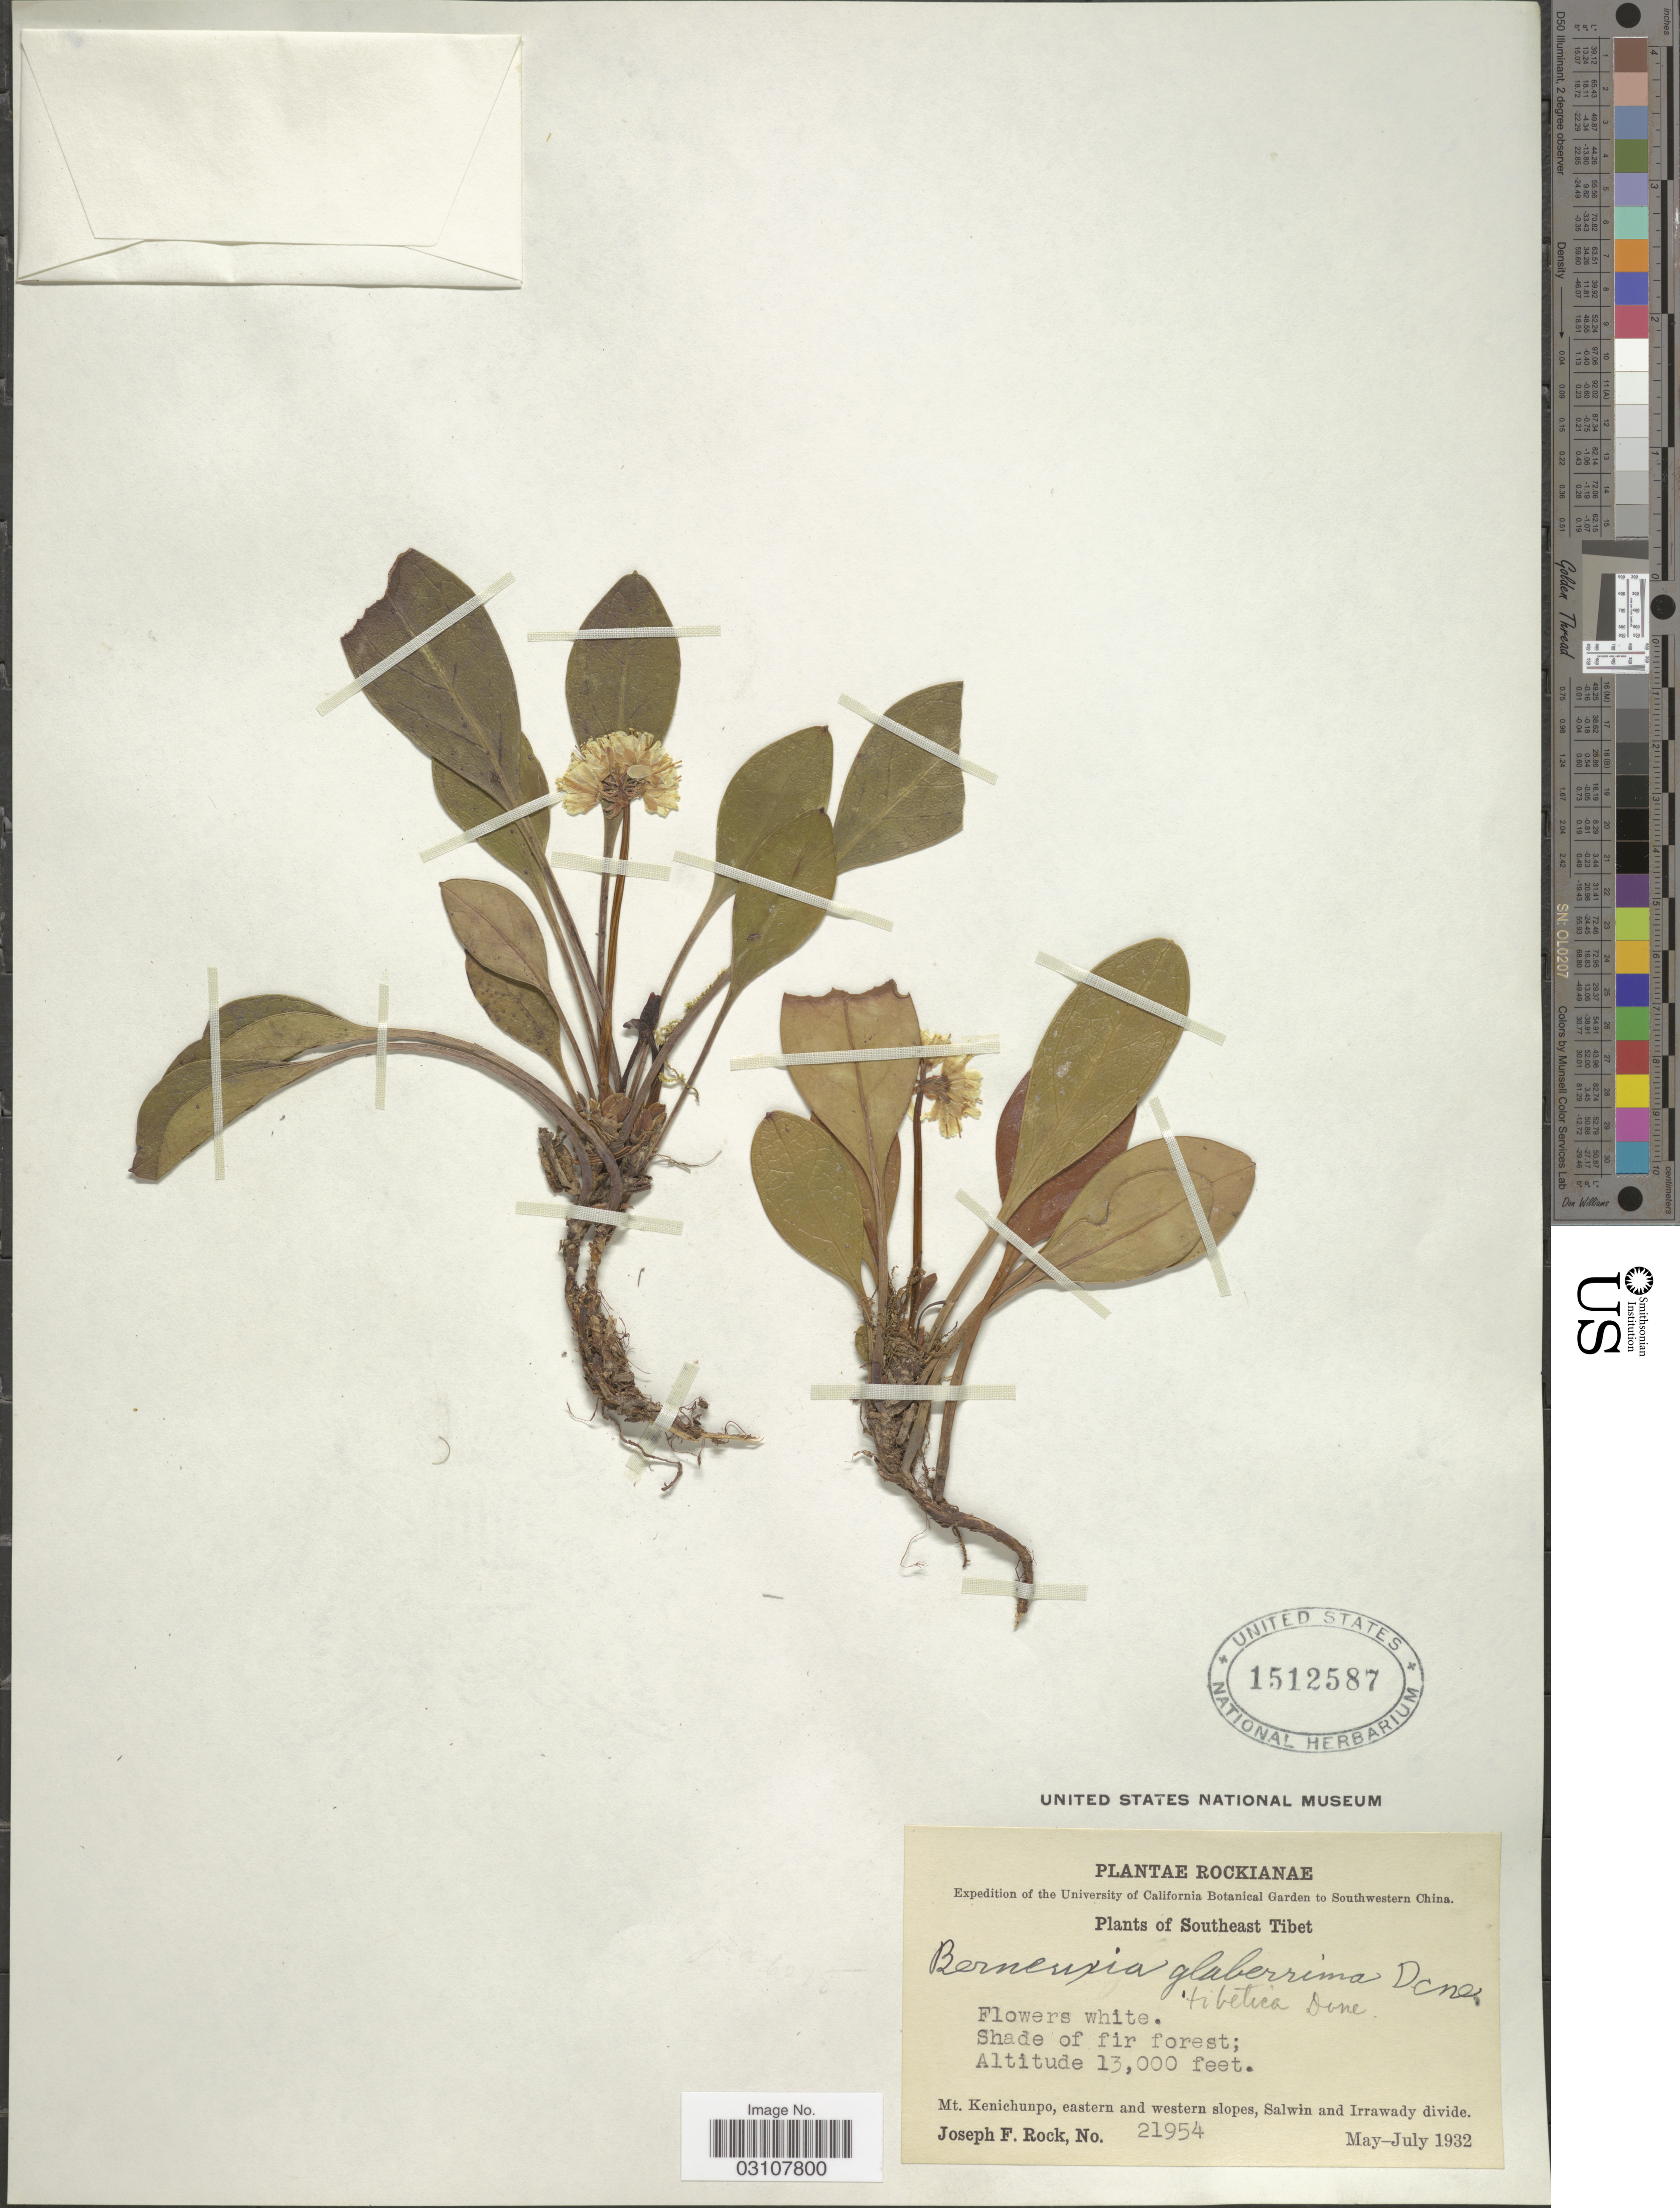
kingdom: Plantae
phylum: Tracheophyta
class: Magnoliopsida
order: Ericales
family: Diapensiaceae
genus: Berneuxia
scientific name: Berneuxia thibetica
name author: Decne.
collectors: J. F. Rock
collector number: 21954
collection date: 1932-05/1932-07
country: China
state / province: Xizang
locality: Southwestern China. Southeast Tibet. Mt. Kenichunpo, eastern and western slopes, Salwin and Irrawady divide.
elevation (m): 3962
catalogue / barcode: US 1512587